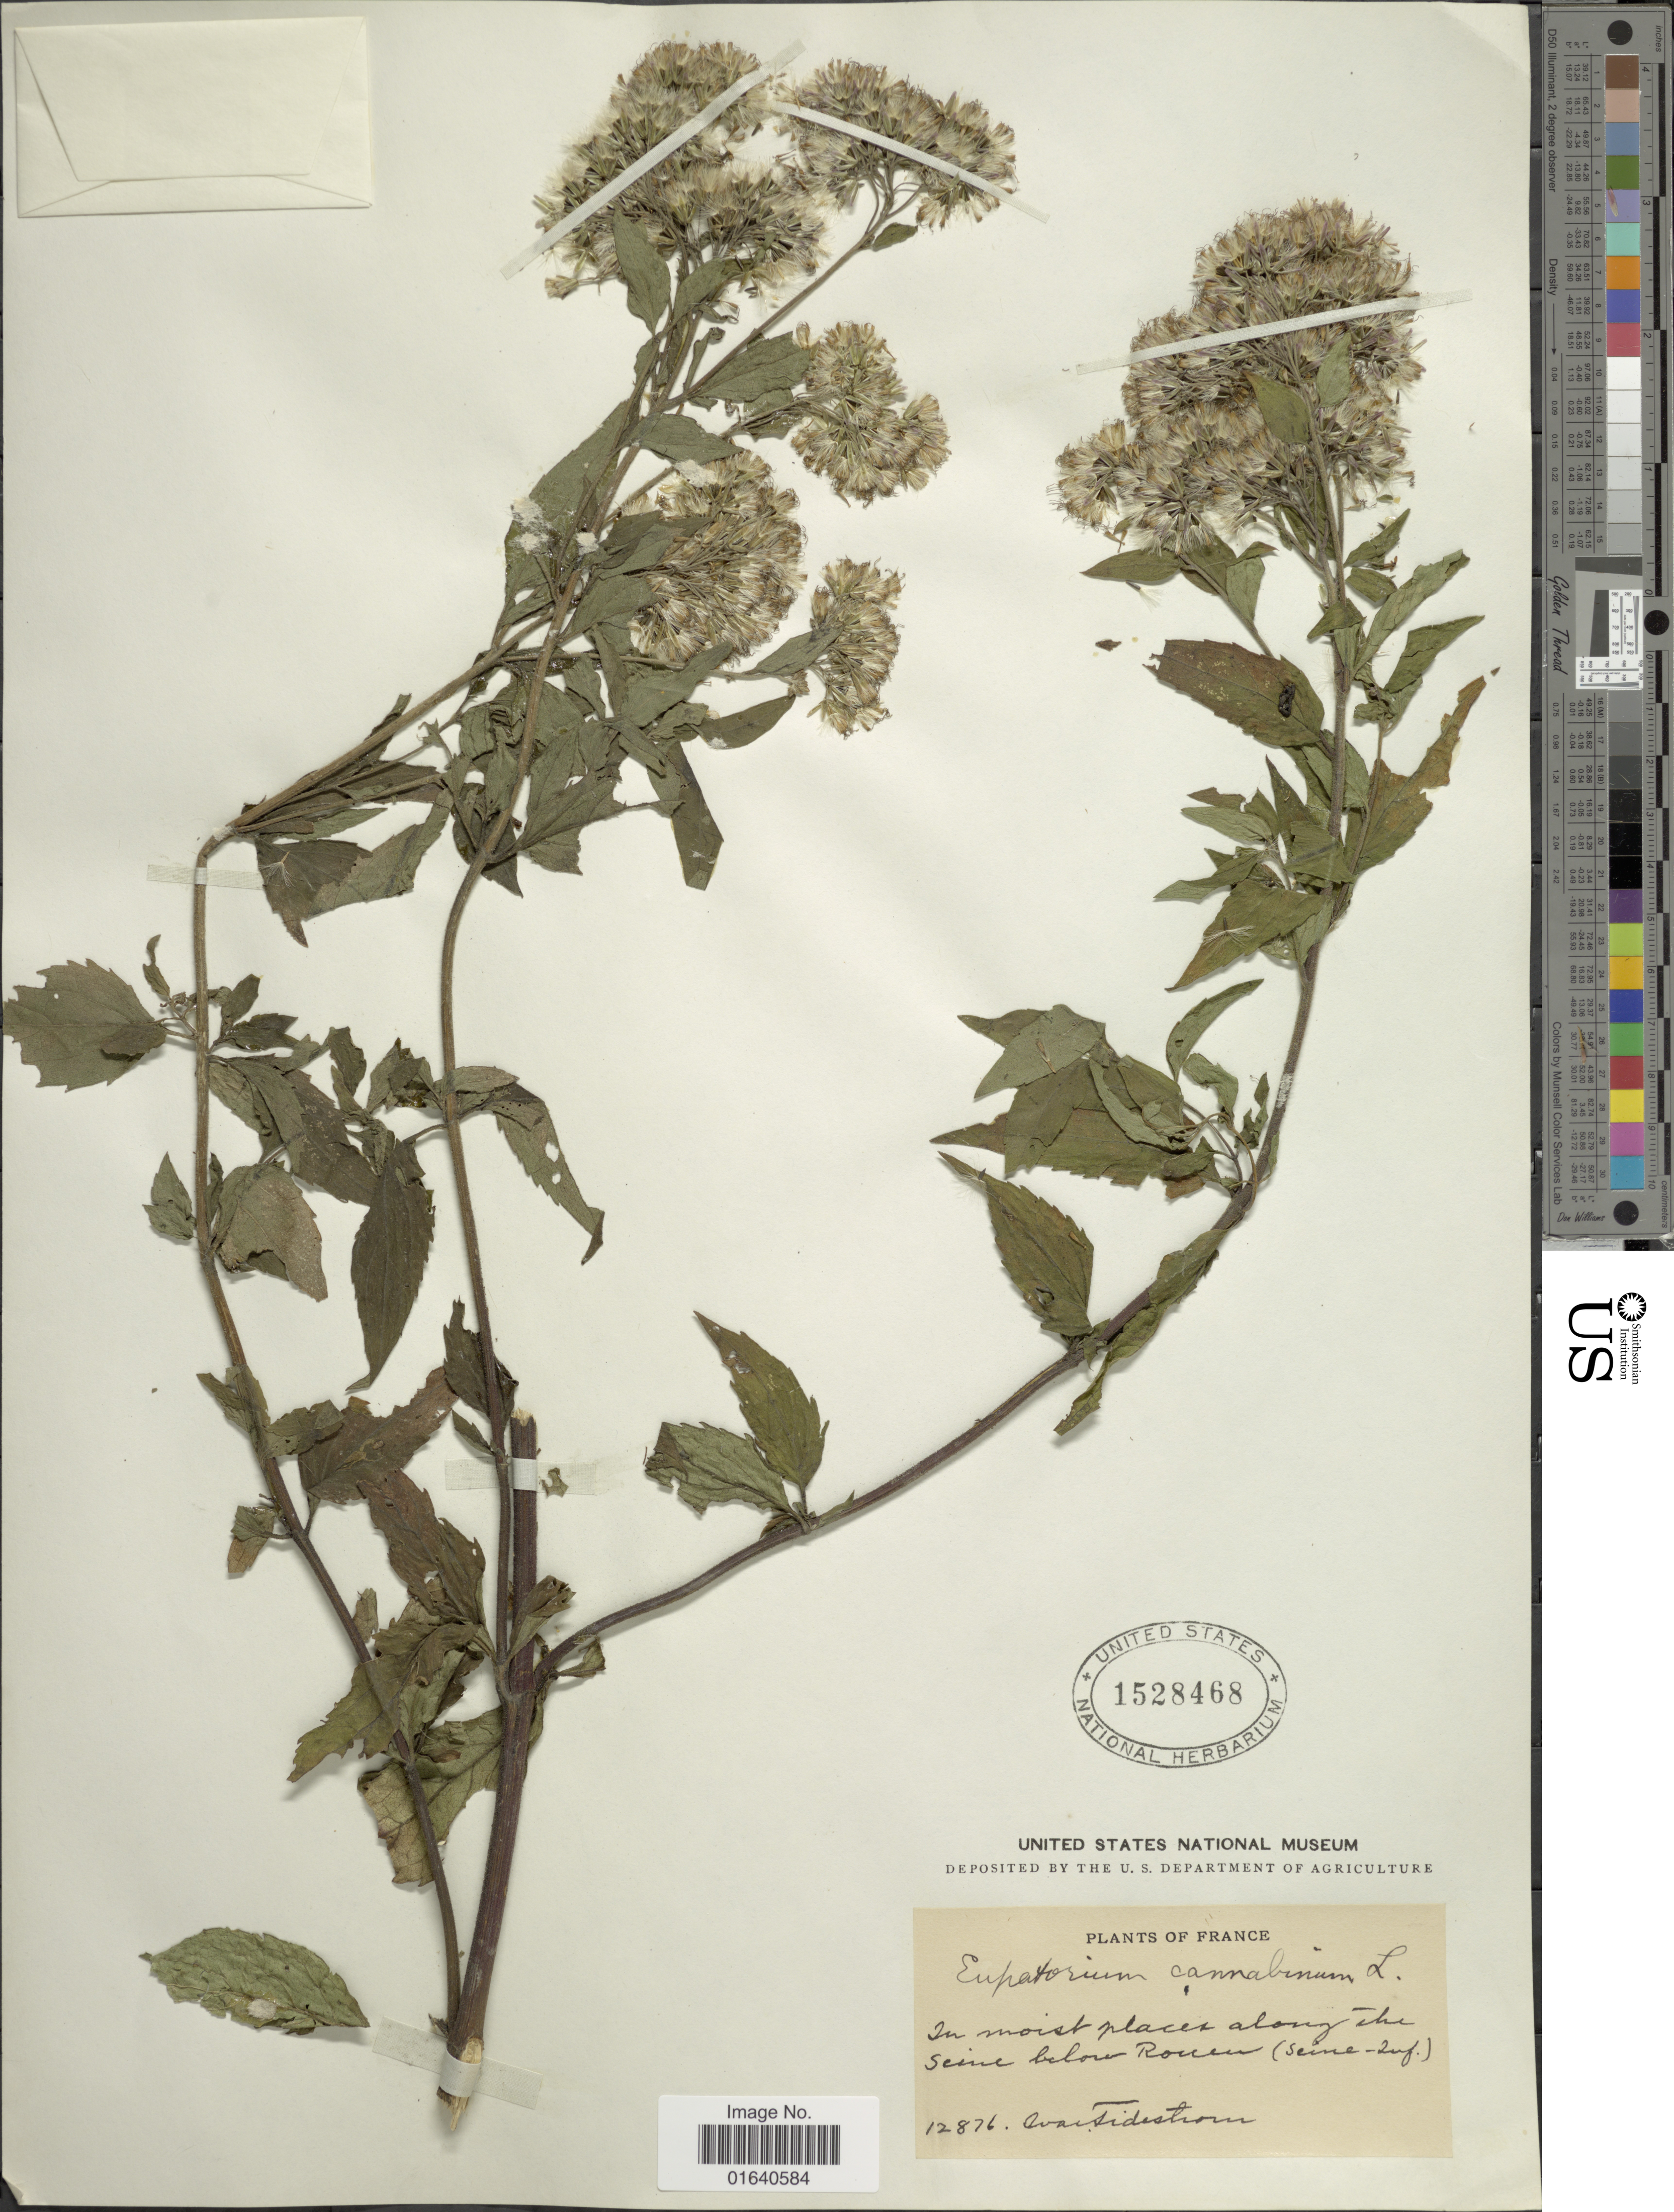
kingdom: Plantae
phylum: Tracheophyta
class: Magnoliopsida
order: Asterales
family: Asteraceae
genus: Eupatorium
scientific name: Eupatorium cannabinum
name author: L.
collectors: I. F. Tidestrom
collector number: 12876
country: France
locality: In moist places along the Seine below Rouen (Seine-Inf.)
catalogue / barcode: US 1528468